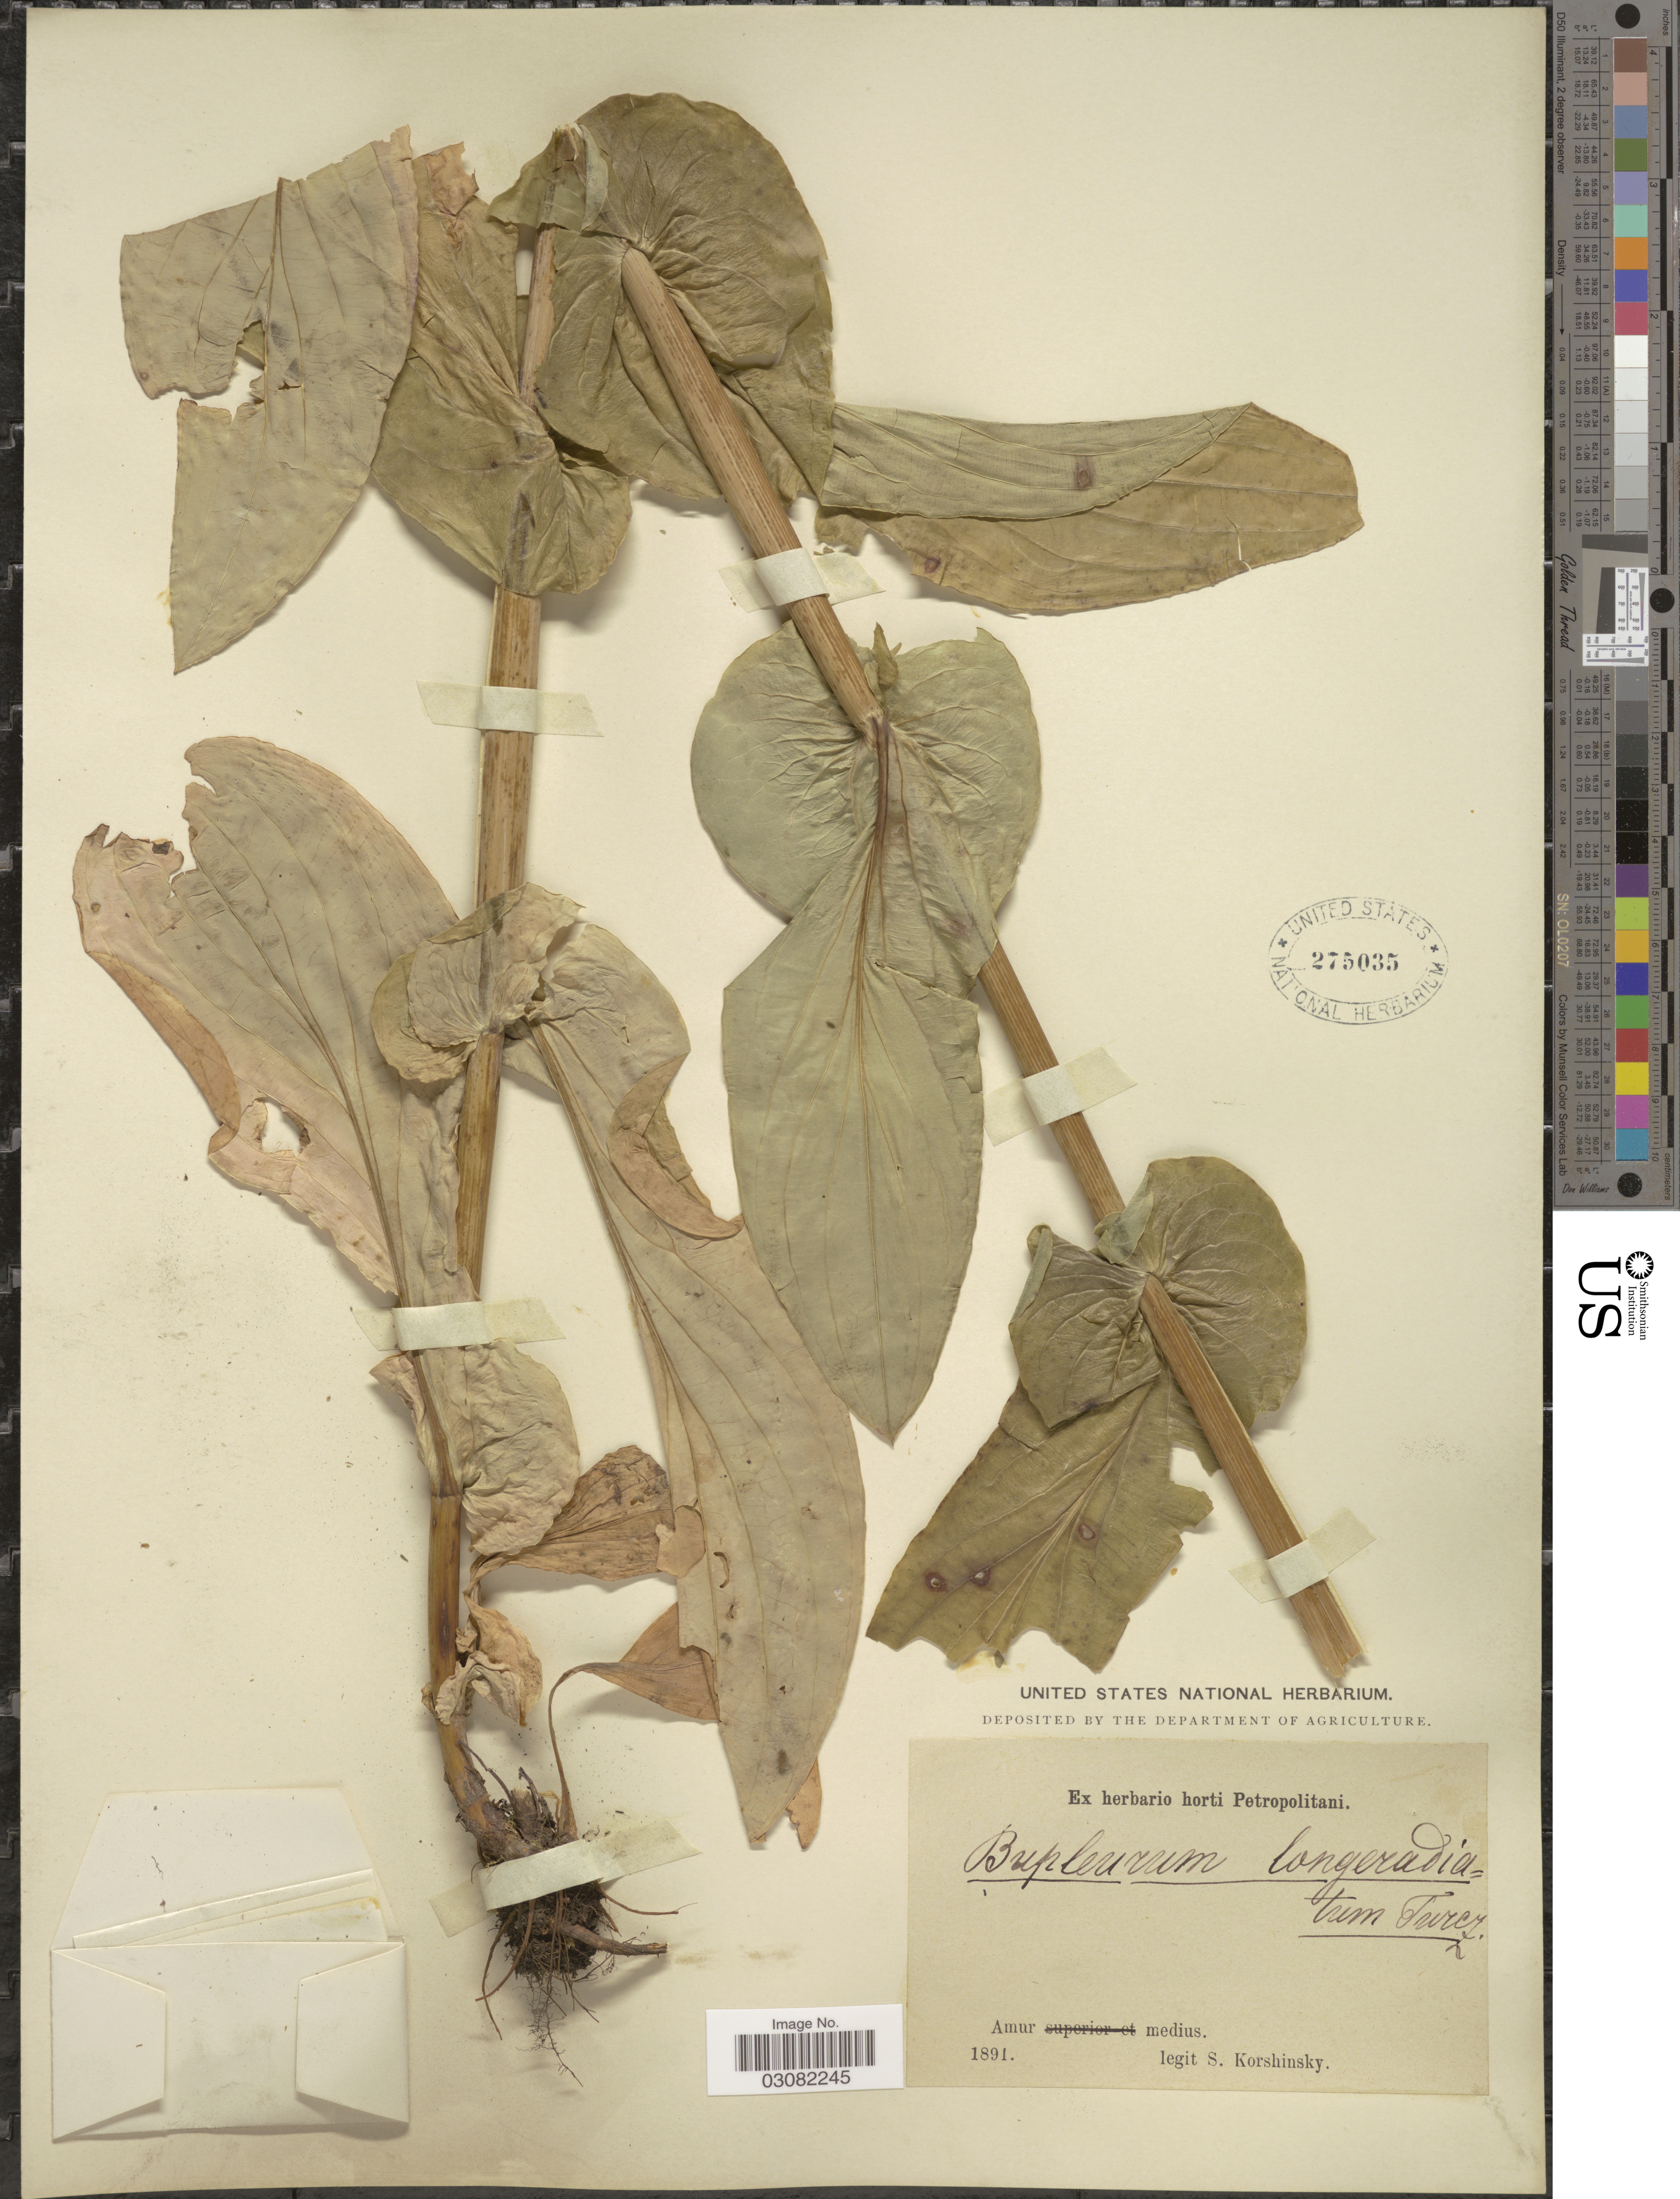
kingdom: Plantae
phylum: Tracheophyta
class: Magnoliopsida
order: Apiales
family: Apiaceae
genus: Bupleurum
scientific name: Bupleurum longiradiatum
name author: Turcz.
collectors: S. I. Korshinsky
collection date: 1891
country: Russian Federation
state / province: Amur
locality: Amur medius.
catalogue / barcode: US 275035